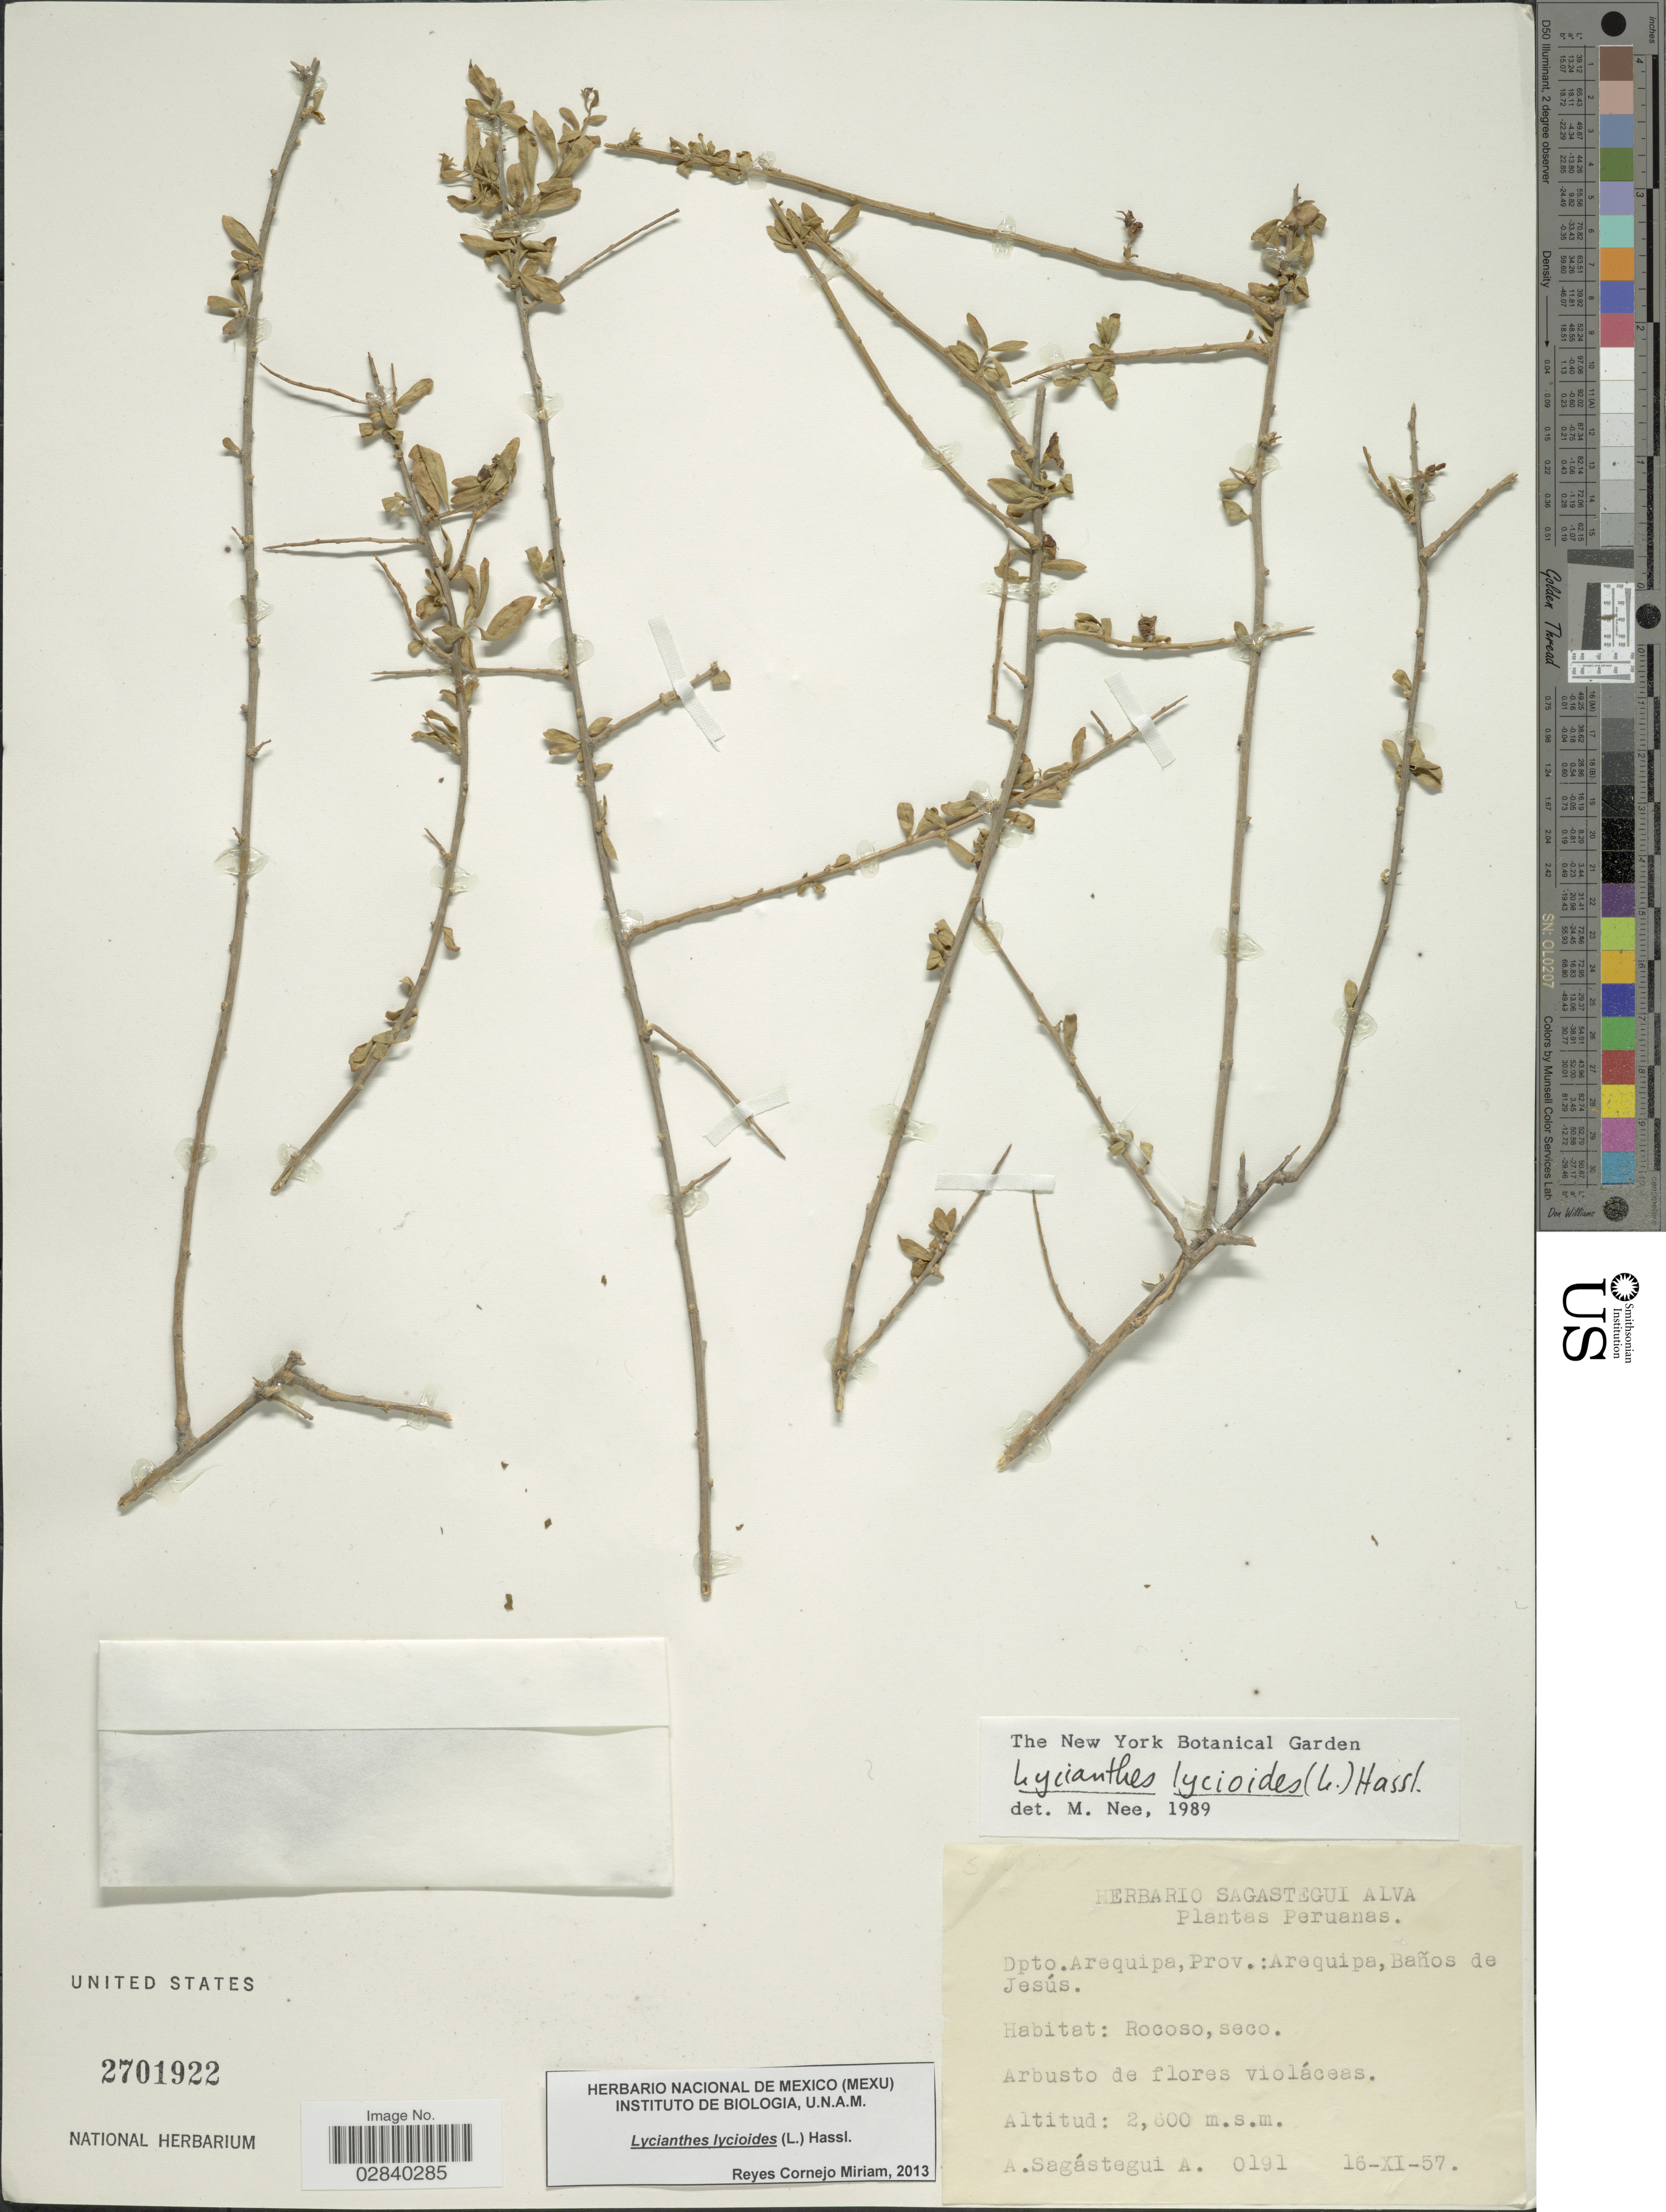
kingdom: Plantae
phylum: Tracheophyta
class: Magnoliopsida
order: Solanales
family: Solanaceae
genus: Lycianthes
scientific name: Lycianthes lycioides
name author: (L.) Hassl.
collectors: A. Sagástegui A.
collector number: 0191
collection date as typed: Transcribed d/m/y: 16/11/57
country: Peru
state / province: Arequipa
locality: Dpto. Arequipa, Prov.: Arequipa, Baños de Jesús. Rocoso.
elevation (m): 2600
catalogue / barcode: US 2701922